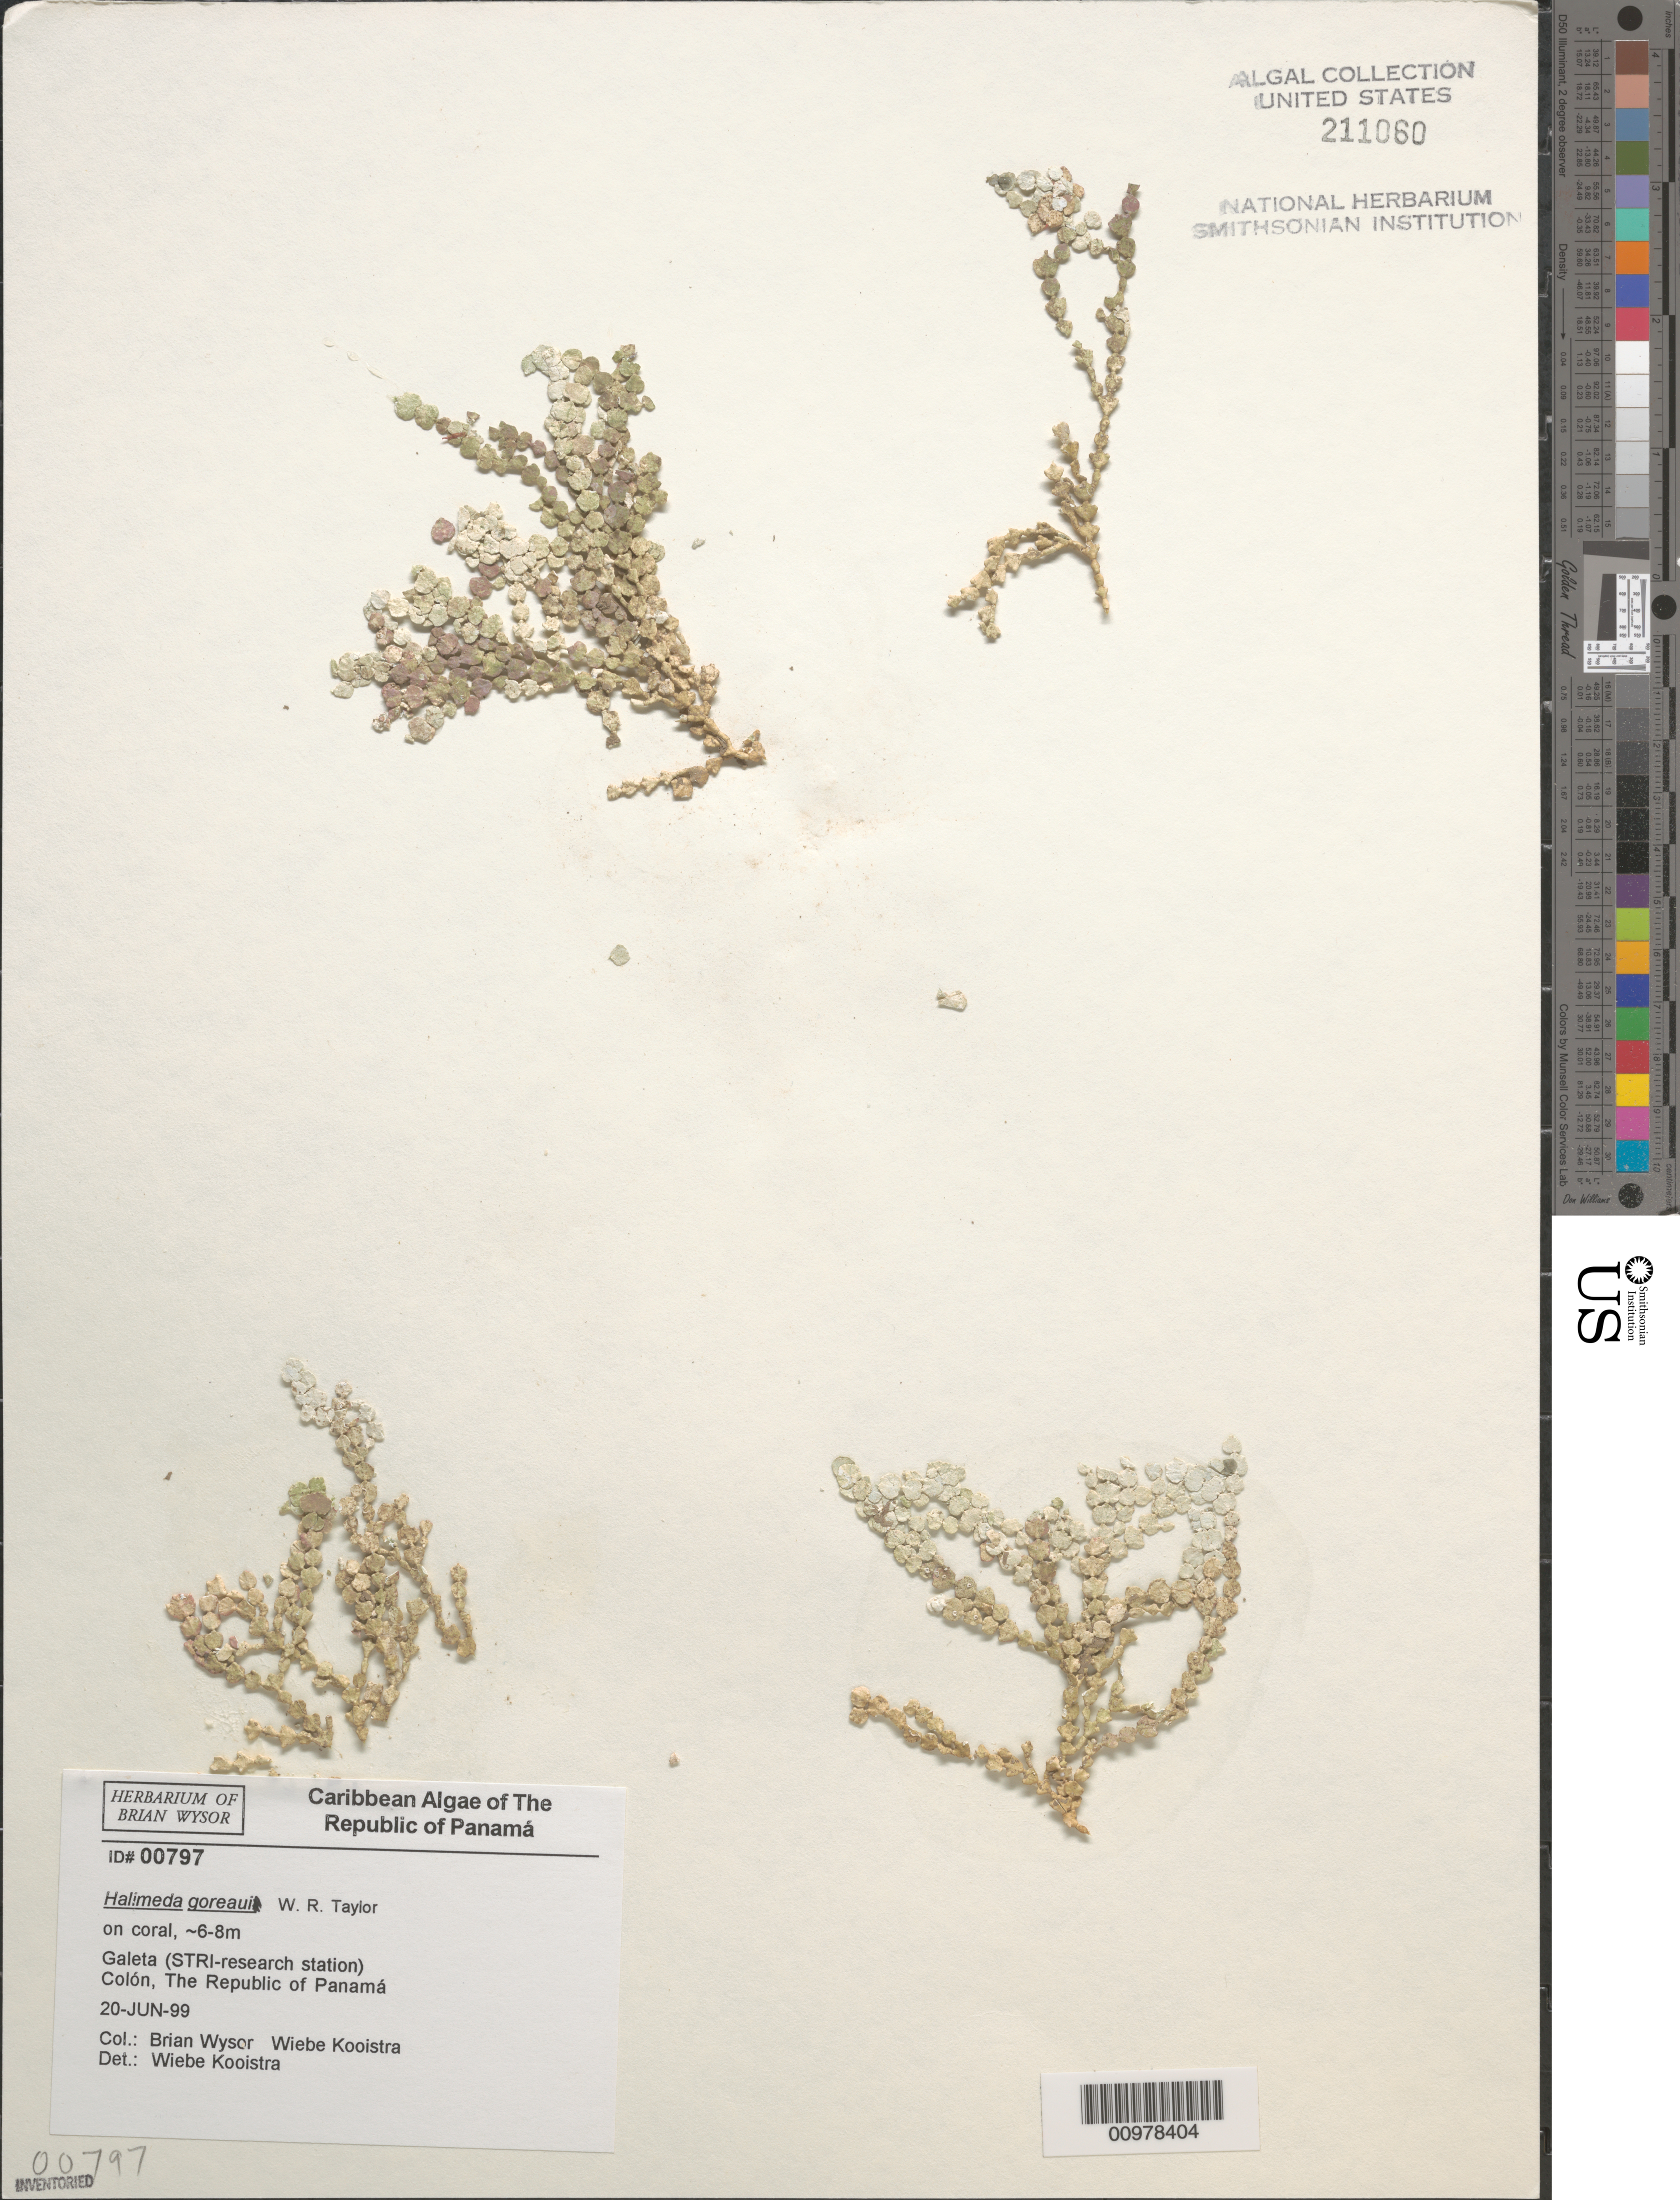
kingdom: Plantae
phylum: Chlorophyta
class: Ulvophyceae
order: Bryopsidales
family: Halimedaceae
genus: Halimeda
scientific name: Halimeda goreaui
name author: W.R. Taylor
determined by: Kooistra, Wiebe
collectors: B. Wysor & W. Kooistra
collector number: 00797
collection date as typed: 20 Jun 1999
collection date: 1999-06-20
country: Panama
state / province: Colón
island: Galeta Island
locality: STRI (Smithsonian Tropical Research Institute) research station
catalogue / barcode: US 211060